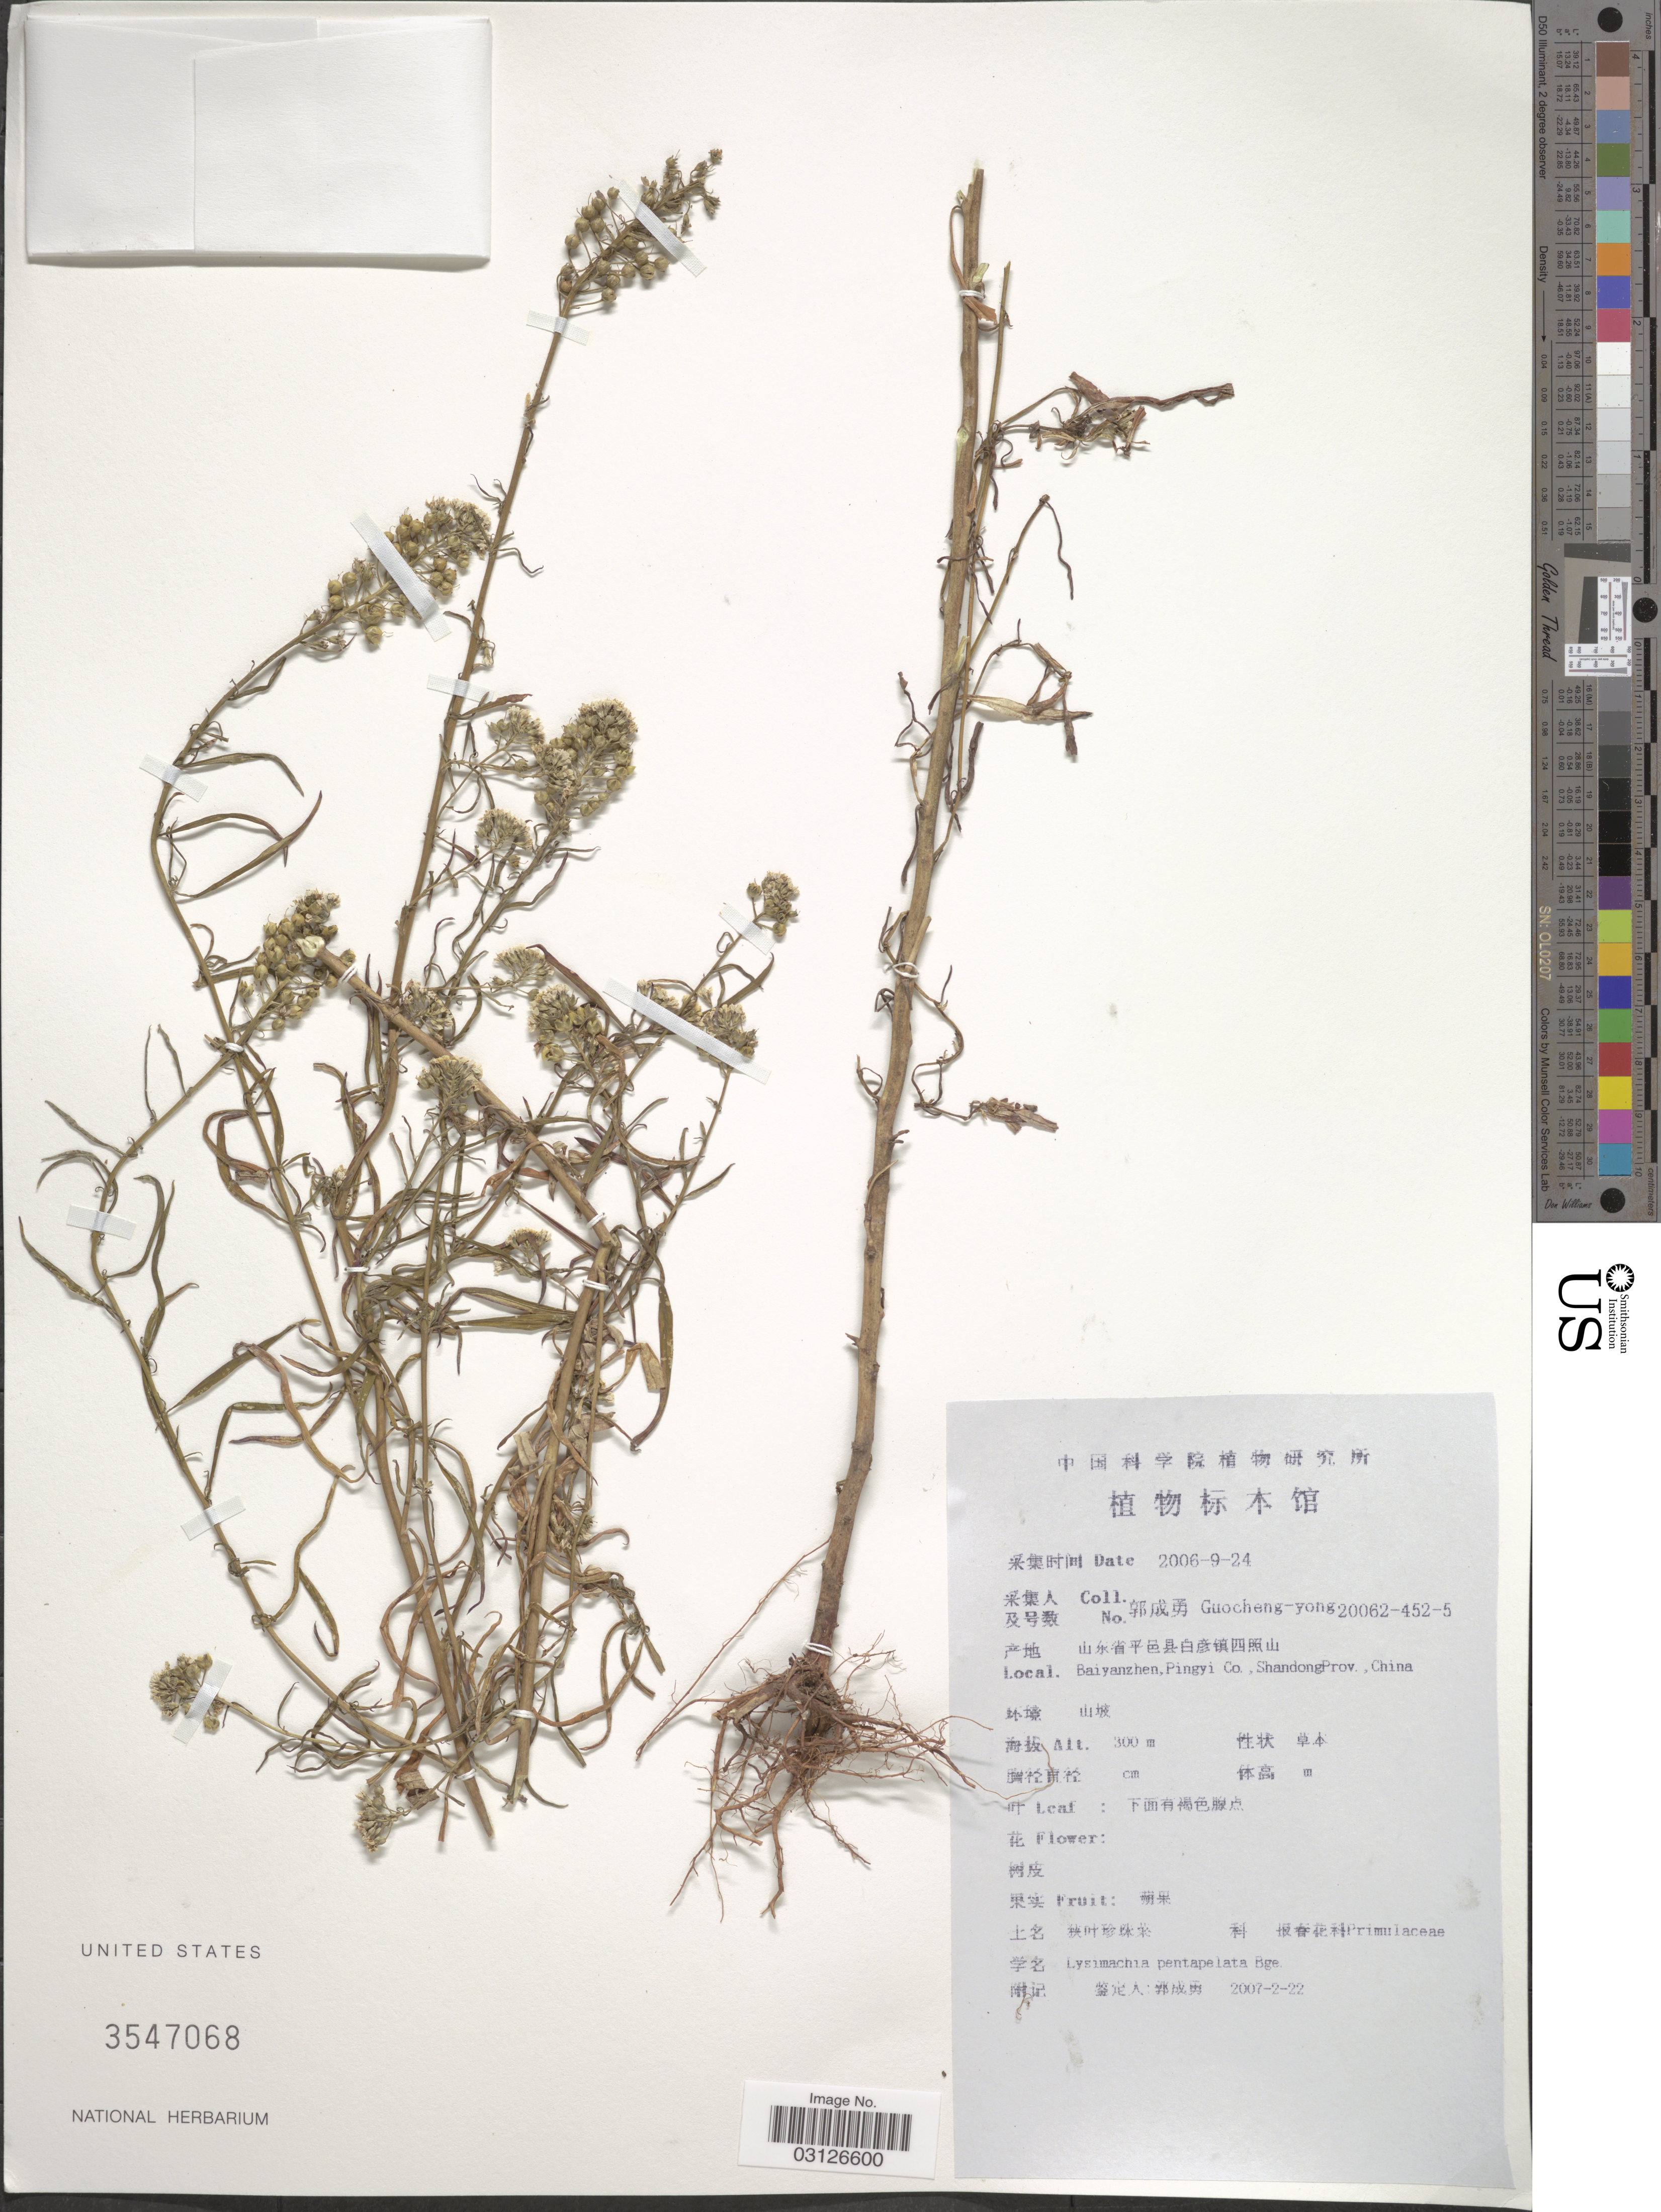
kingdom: Plantae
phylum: Tracheophyta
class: Magnoliopsida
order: Ericales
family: Primulaceae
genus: Lysimachia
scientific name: Lysimachia pentapetala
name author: Bunge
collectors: Guo cheng-yong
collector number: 20062-452-5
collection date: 2006-09-24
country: China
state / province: Shandong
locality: Baiyanzhen, Pingyi Co.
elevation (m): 300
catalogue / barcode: US 3547068